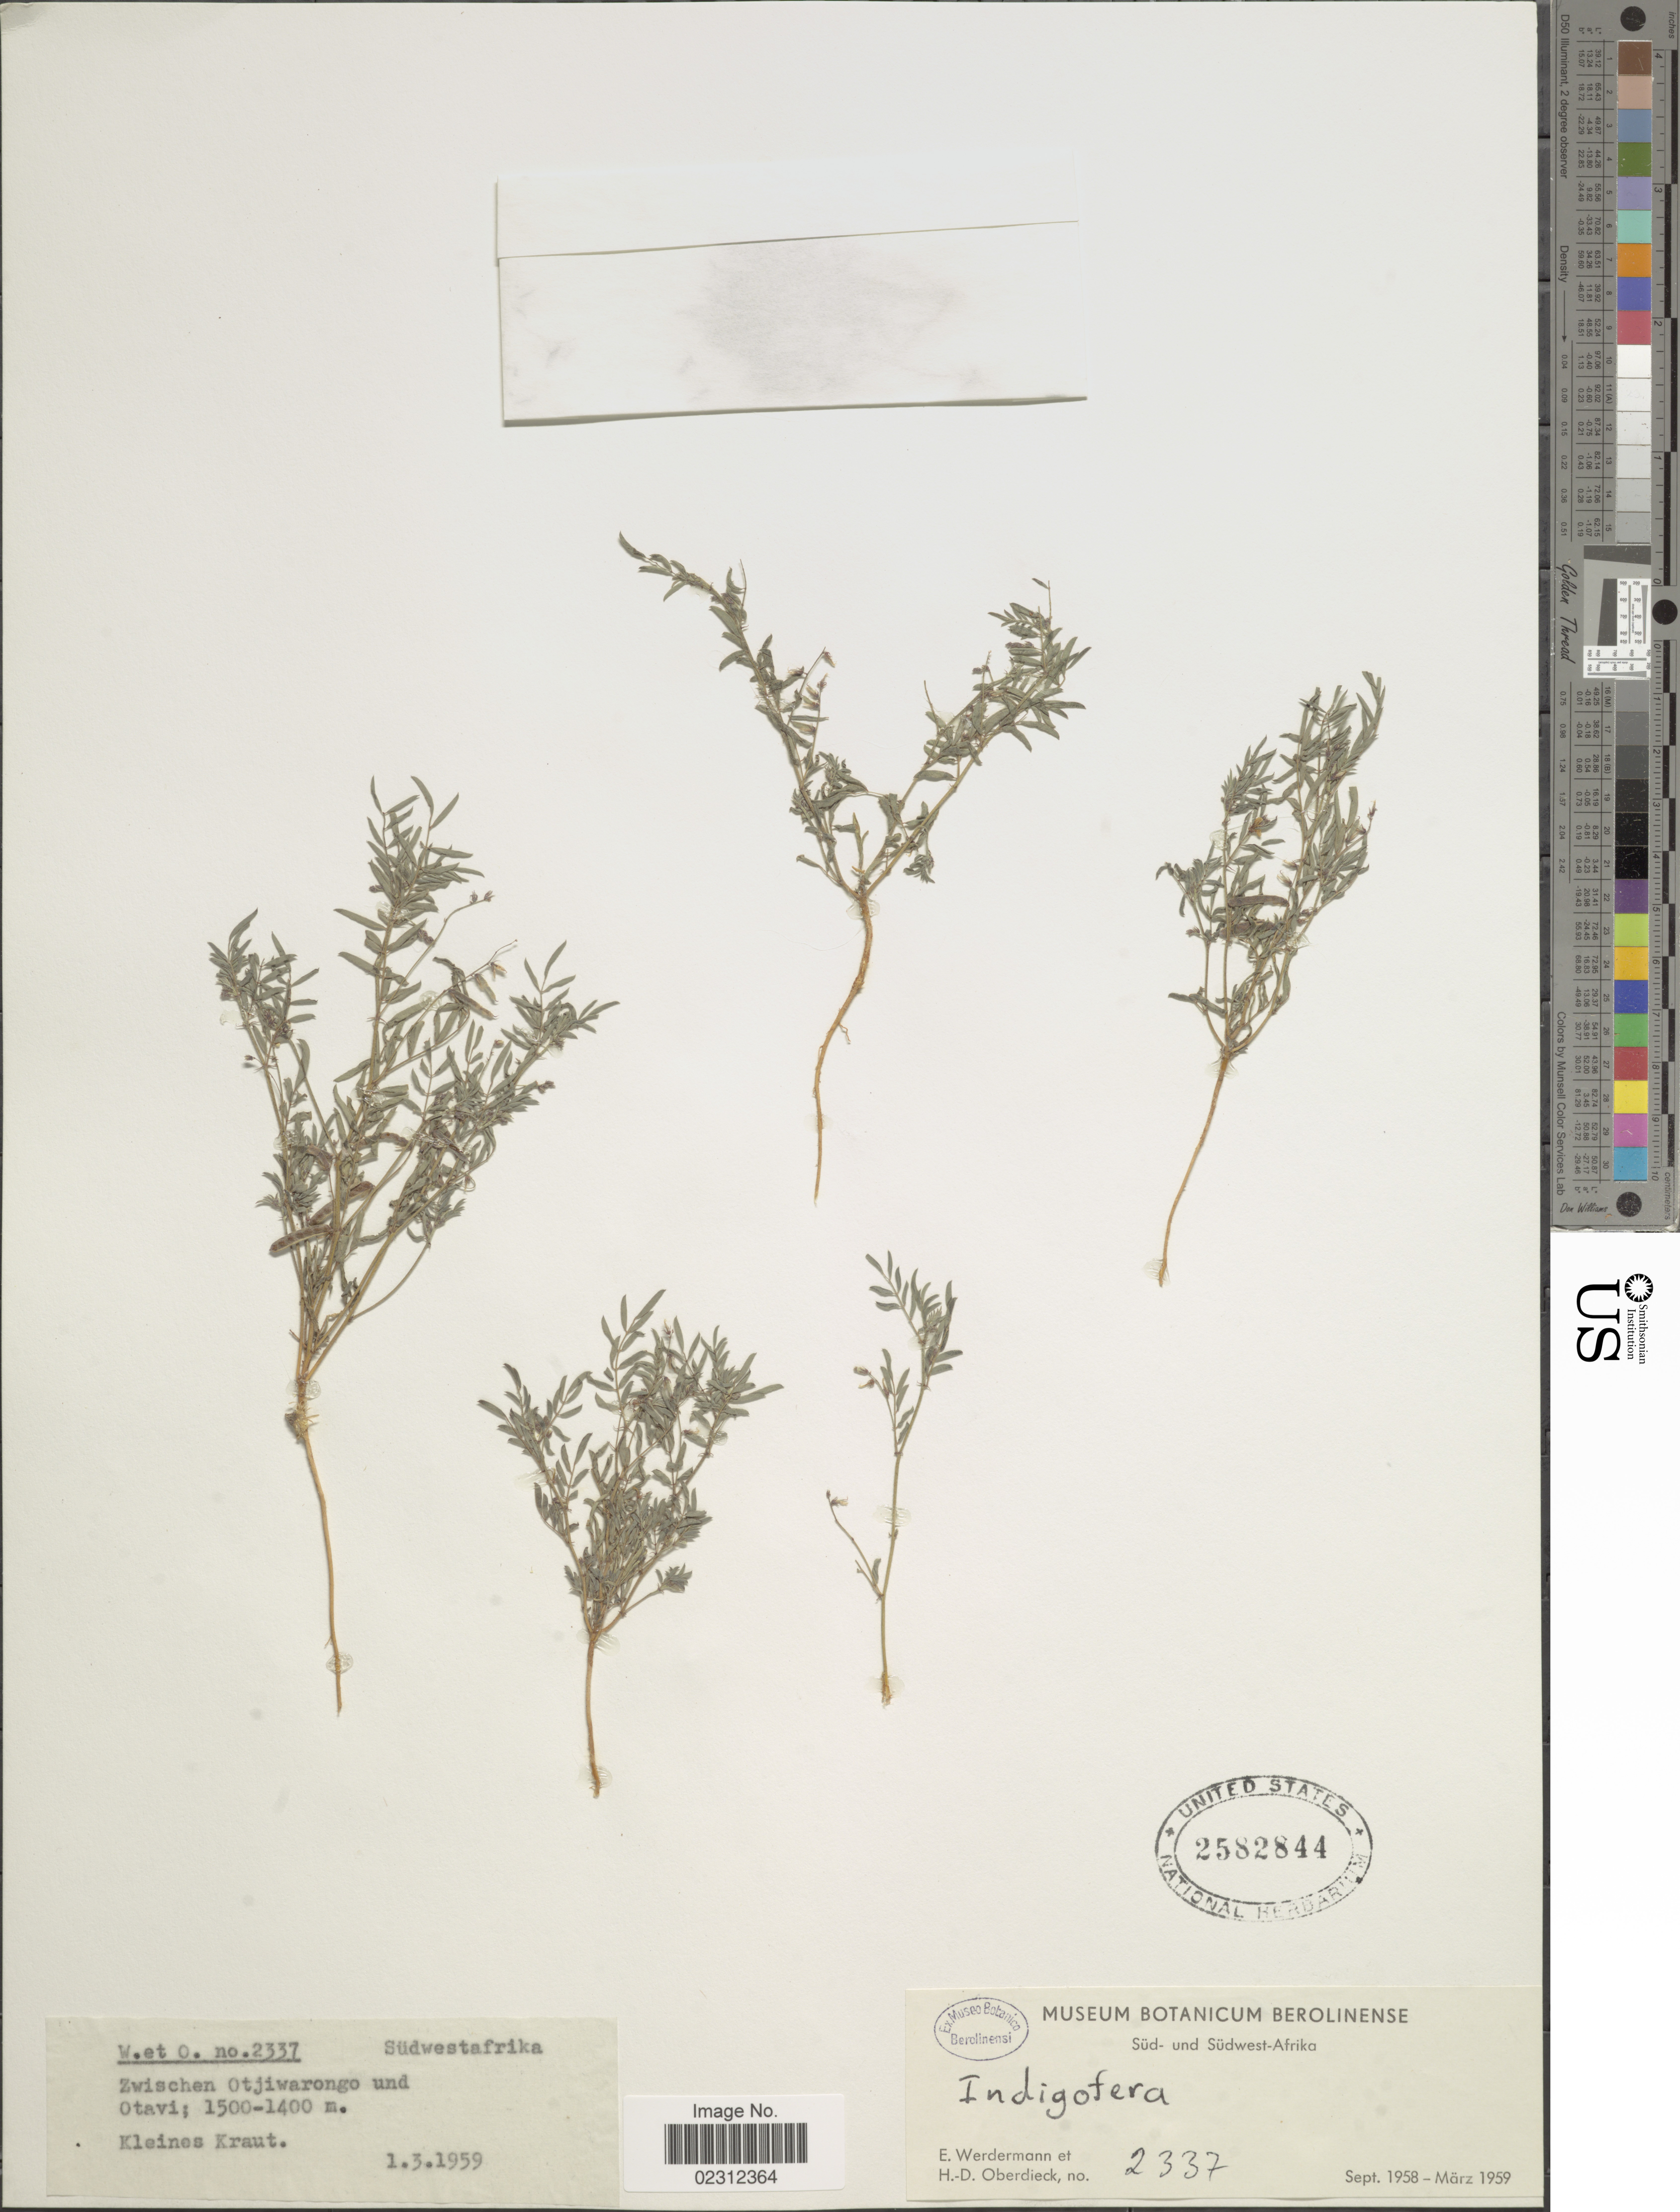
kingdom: Plantae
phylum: Tracheophyta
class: Magnoliopsida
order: Fabales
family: Fabaceae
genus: Indigofera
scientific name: Indigofera sp.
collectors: E. Wedermann & H. Oberdieck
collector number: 2337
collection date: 1959-03-01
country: Namibia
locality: Sudwestafrika, Zwischen Otjiwarongo und Otavi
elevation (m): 1400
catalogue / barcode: US 2582844